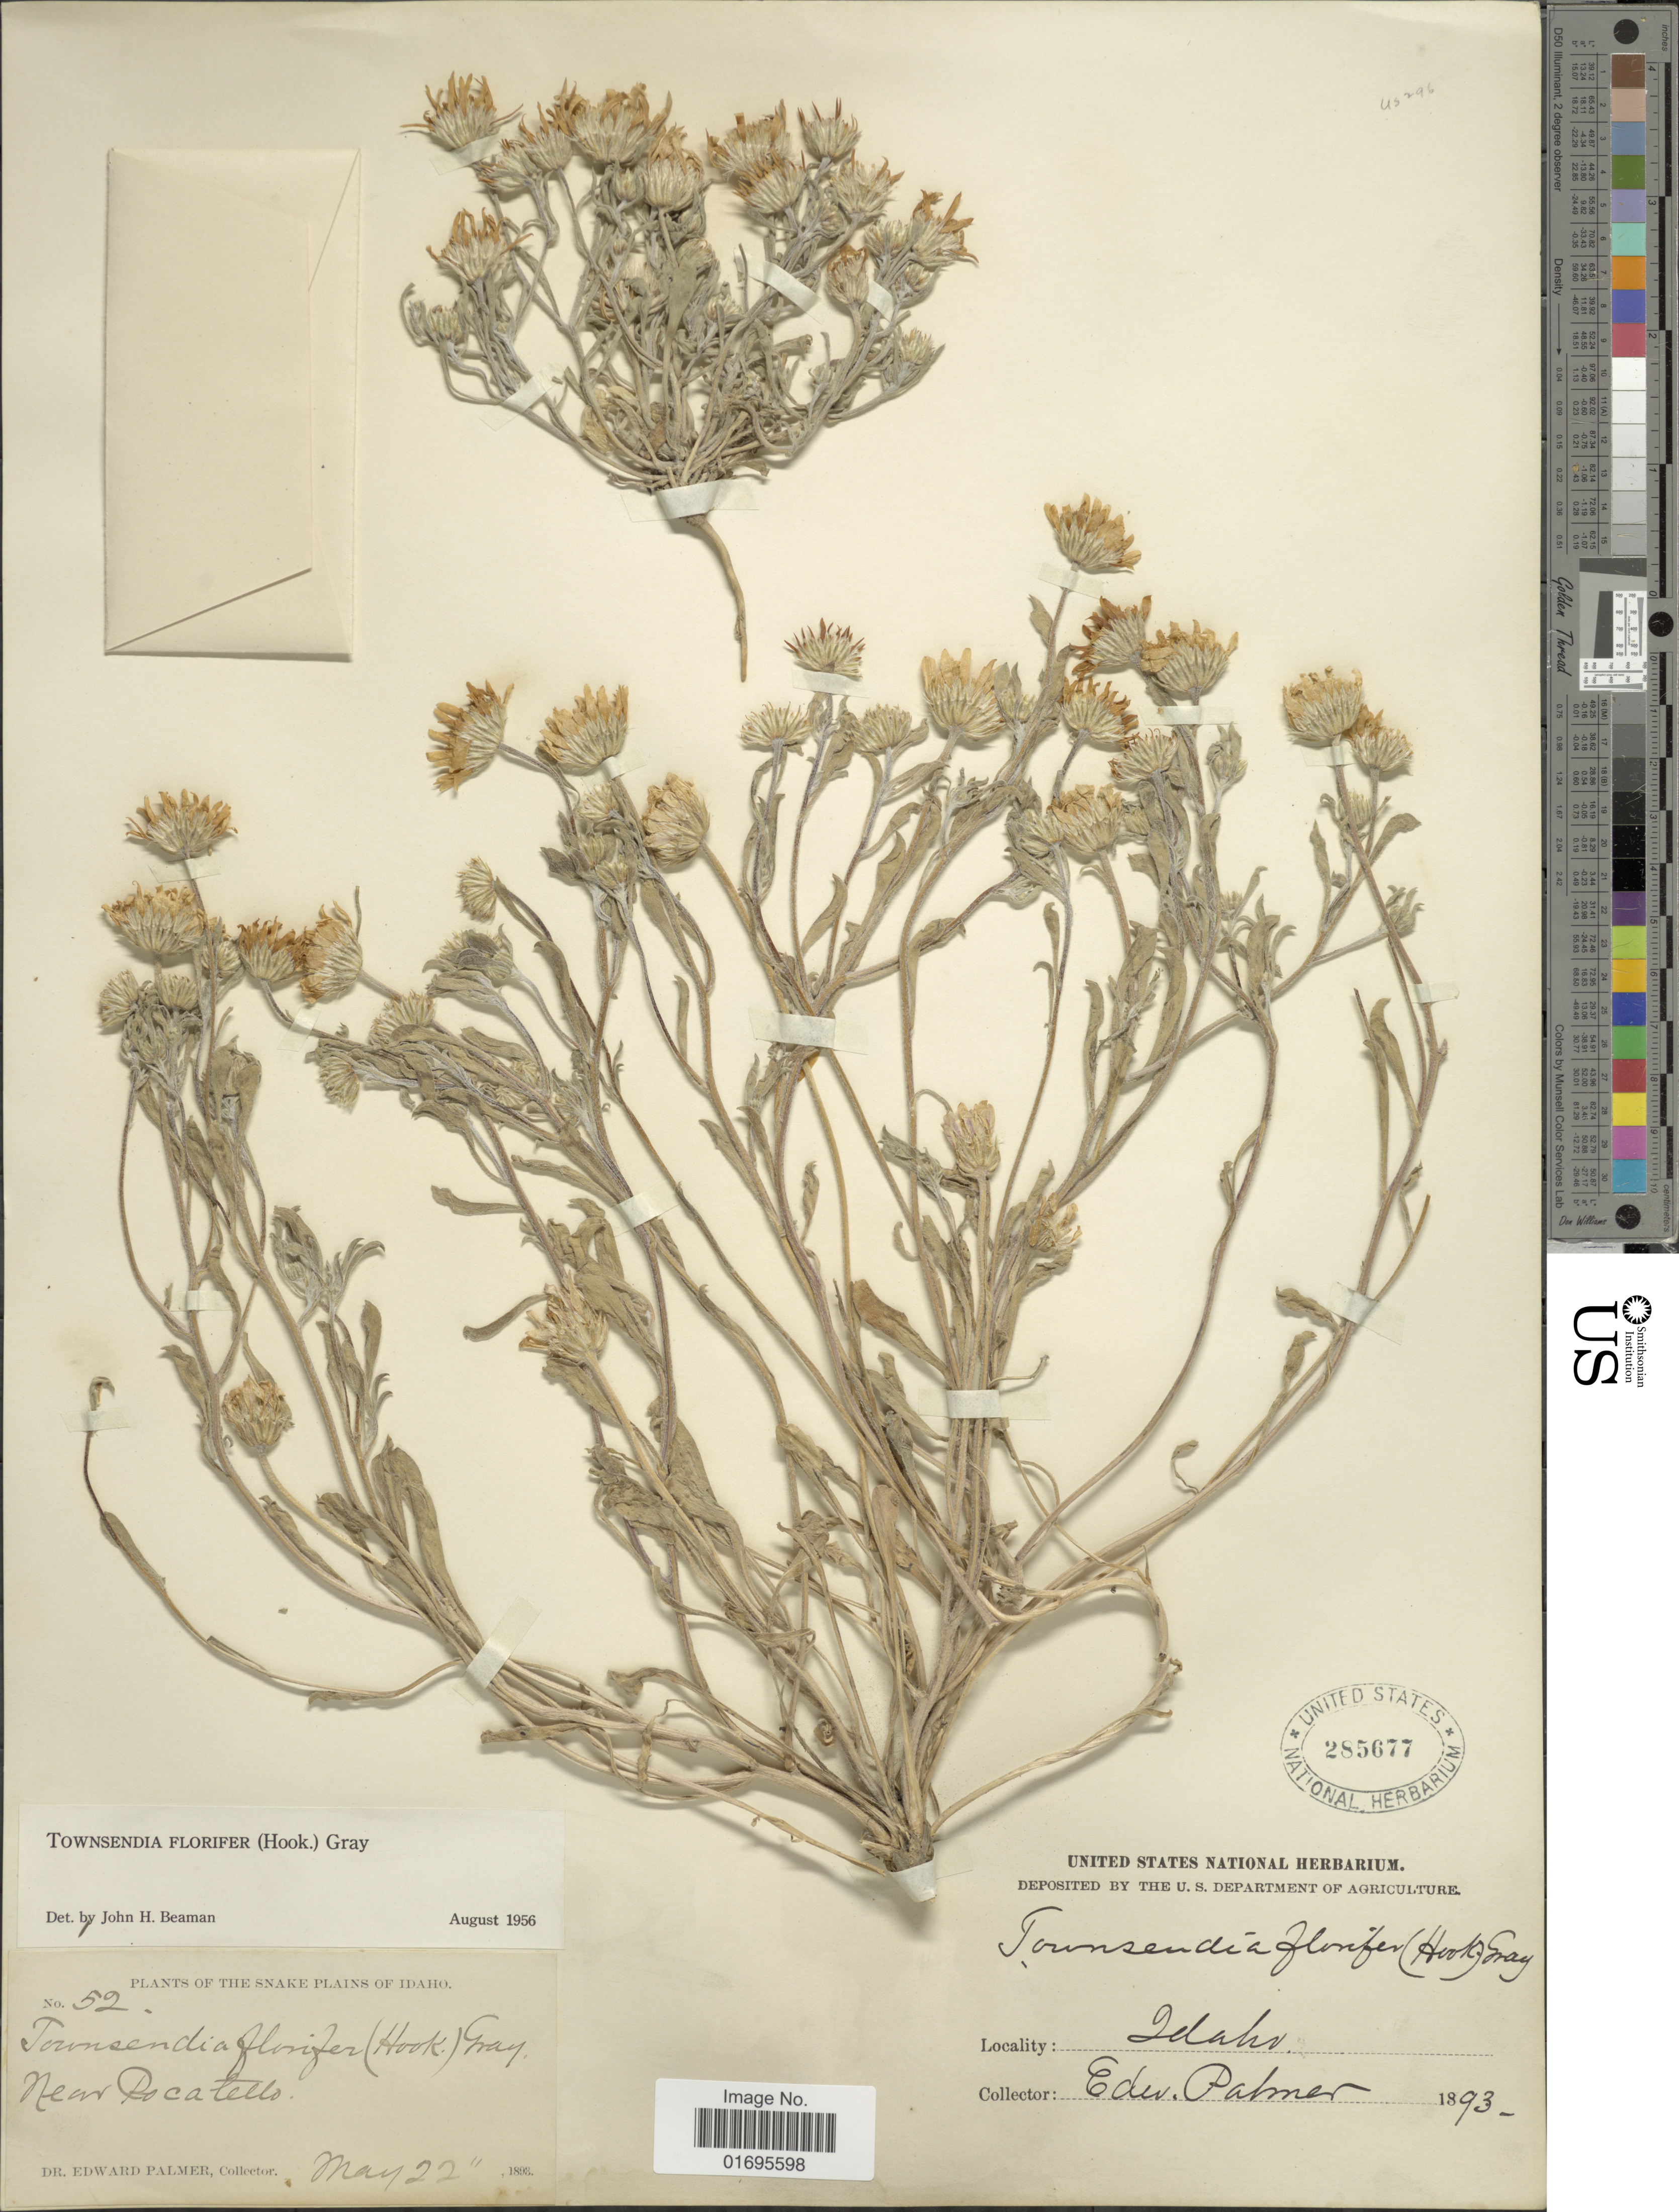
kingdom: Plantae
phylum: Tracheophyta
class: Magnoliopsida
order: Asterales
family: Asteraceae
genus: Townsendia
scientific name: Townsendia florifer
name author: (Hook.) A. Gray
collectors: E. Palmer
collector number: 52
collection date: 1893-05-22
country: United States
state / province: Idaho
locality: Snake Plains of Idaho, near Pocatello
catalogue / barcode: US 285677